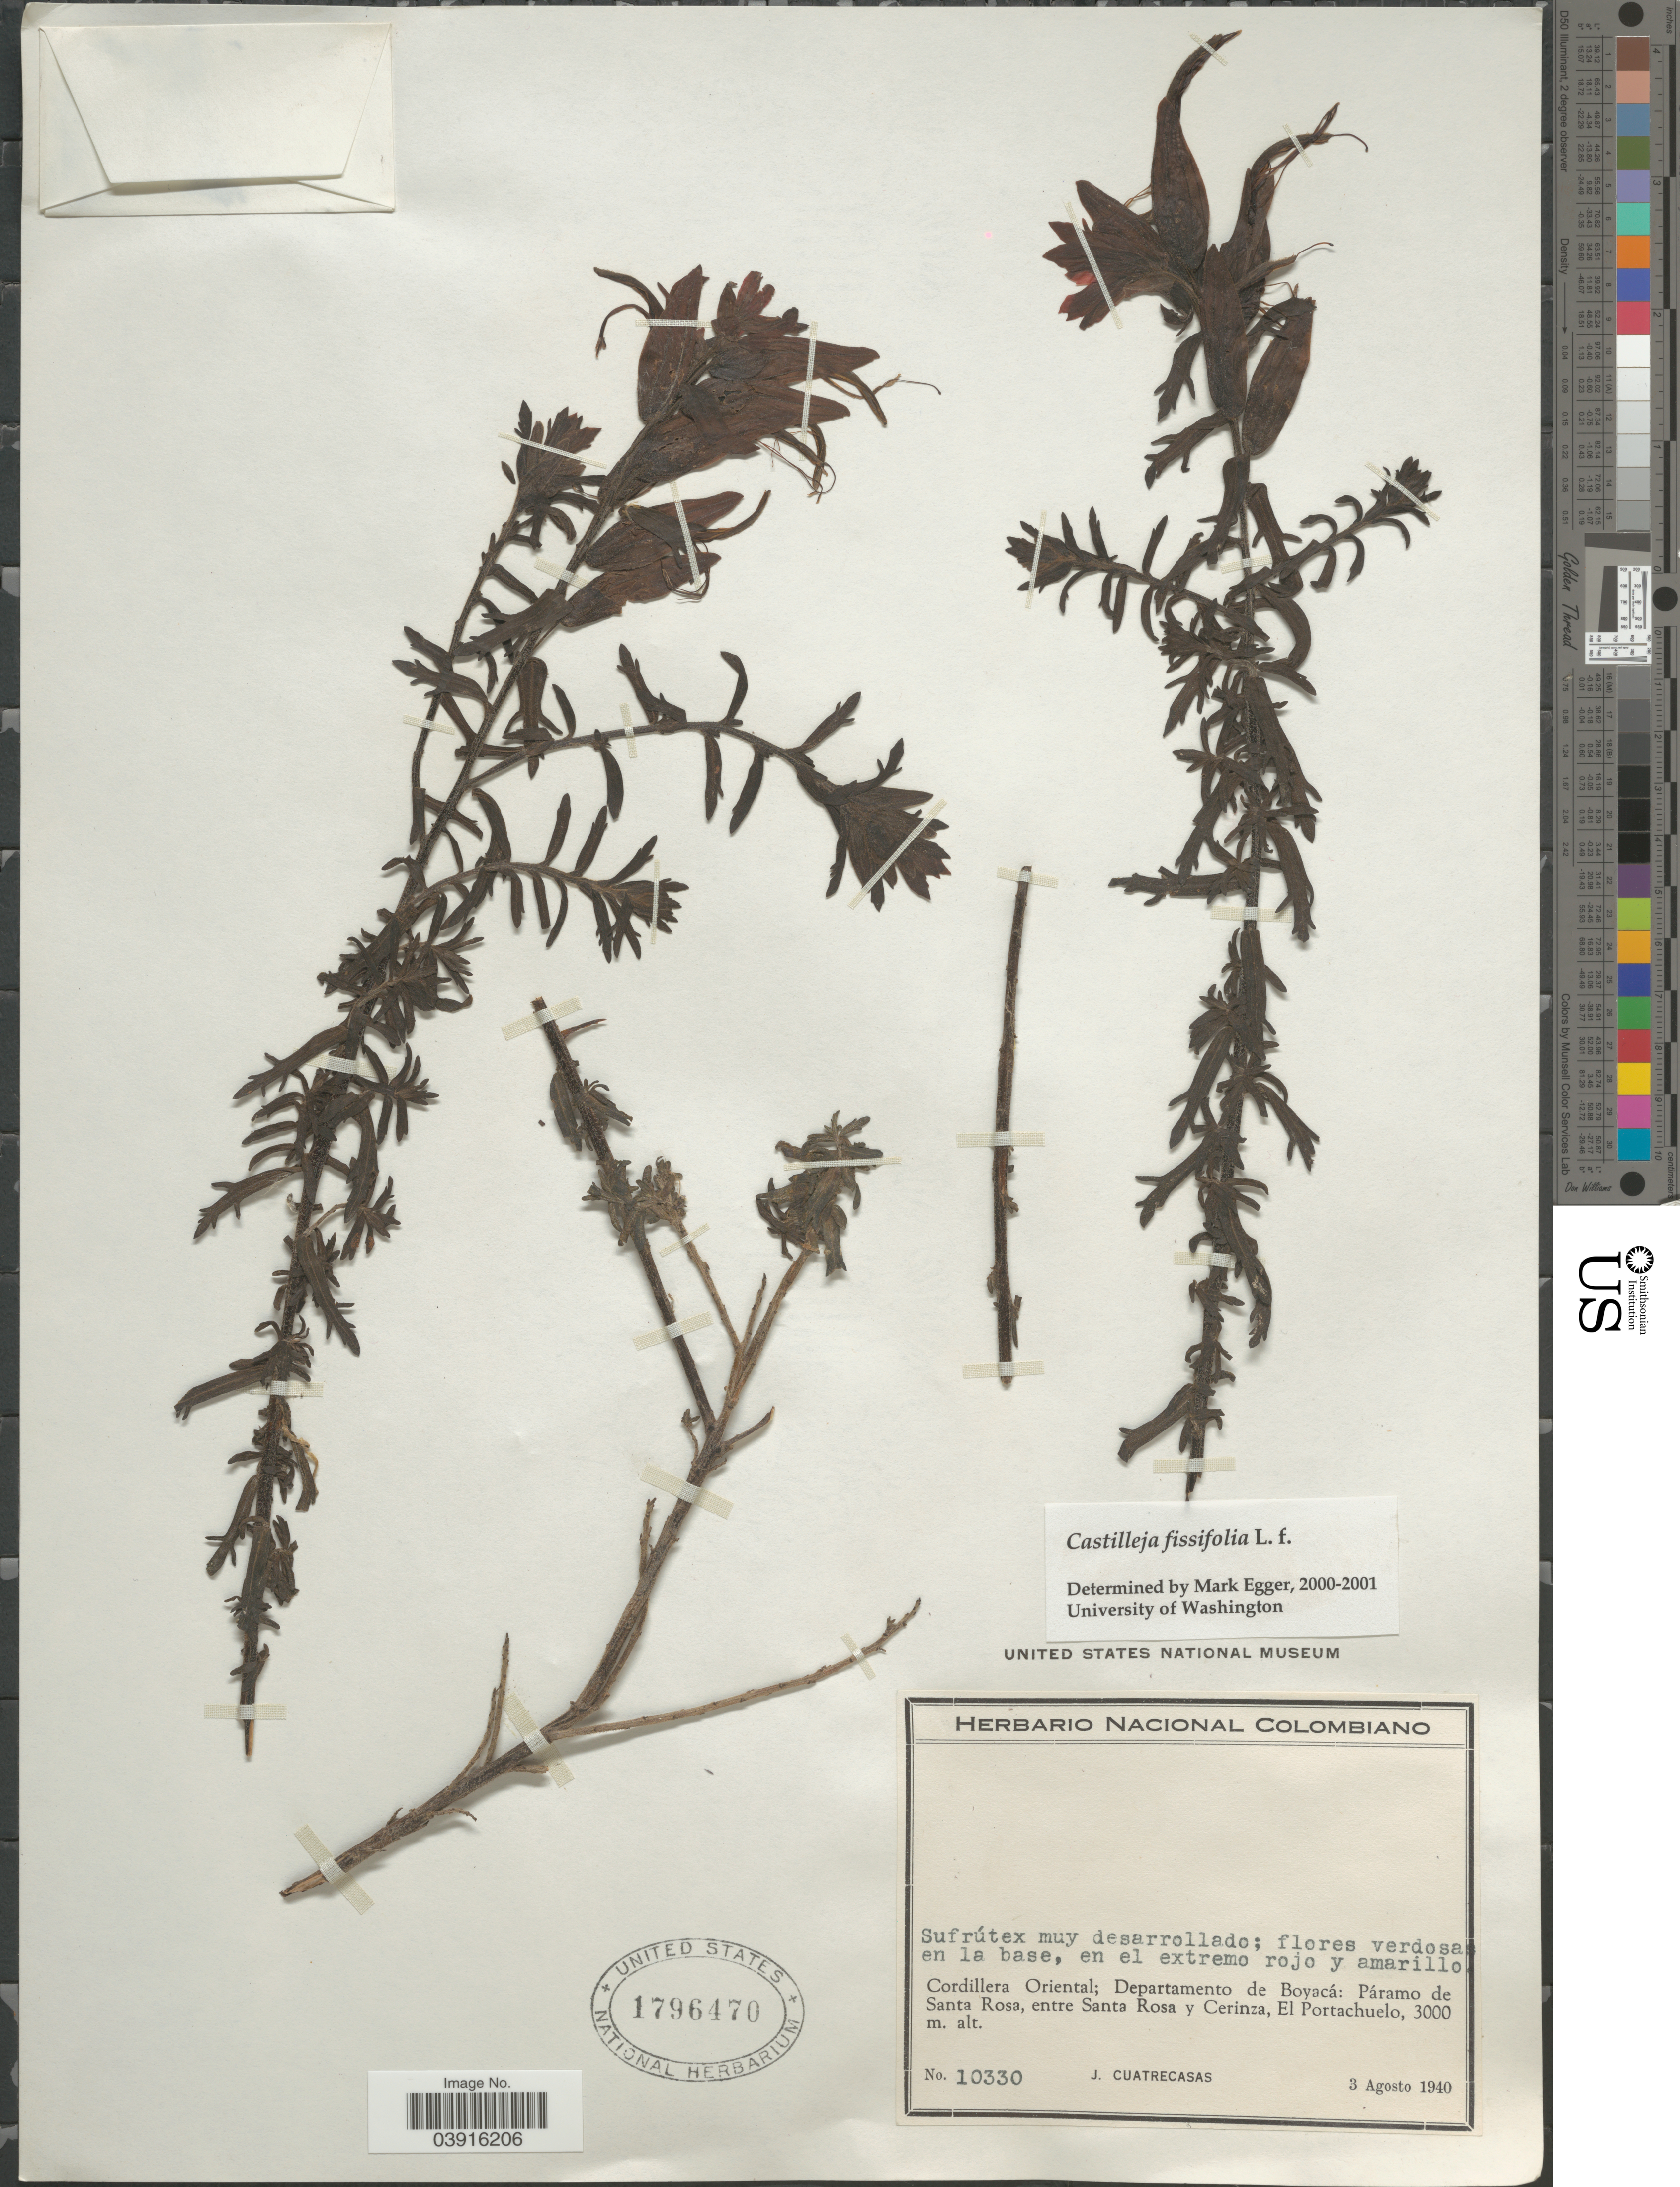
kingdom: Plantae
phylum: Tracheophyta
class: Magnoliopsida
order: Lamiales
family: Orobanchaceae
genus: Castilleja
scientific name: Castilleja fissifolia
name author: L. f.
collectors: J. Cuatrecasas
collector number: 10330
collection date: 1940-08-03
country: Colombia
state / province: Boyacá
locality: Cordillera Oriental; Departamento de Boyacá: Páramo de Santa Rosa, entre Santa Rosa y Cerinza, El Portachuelo.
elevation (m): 3000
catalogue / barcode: US 1796470